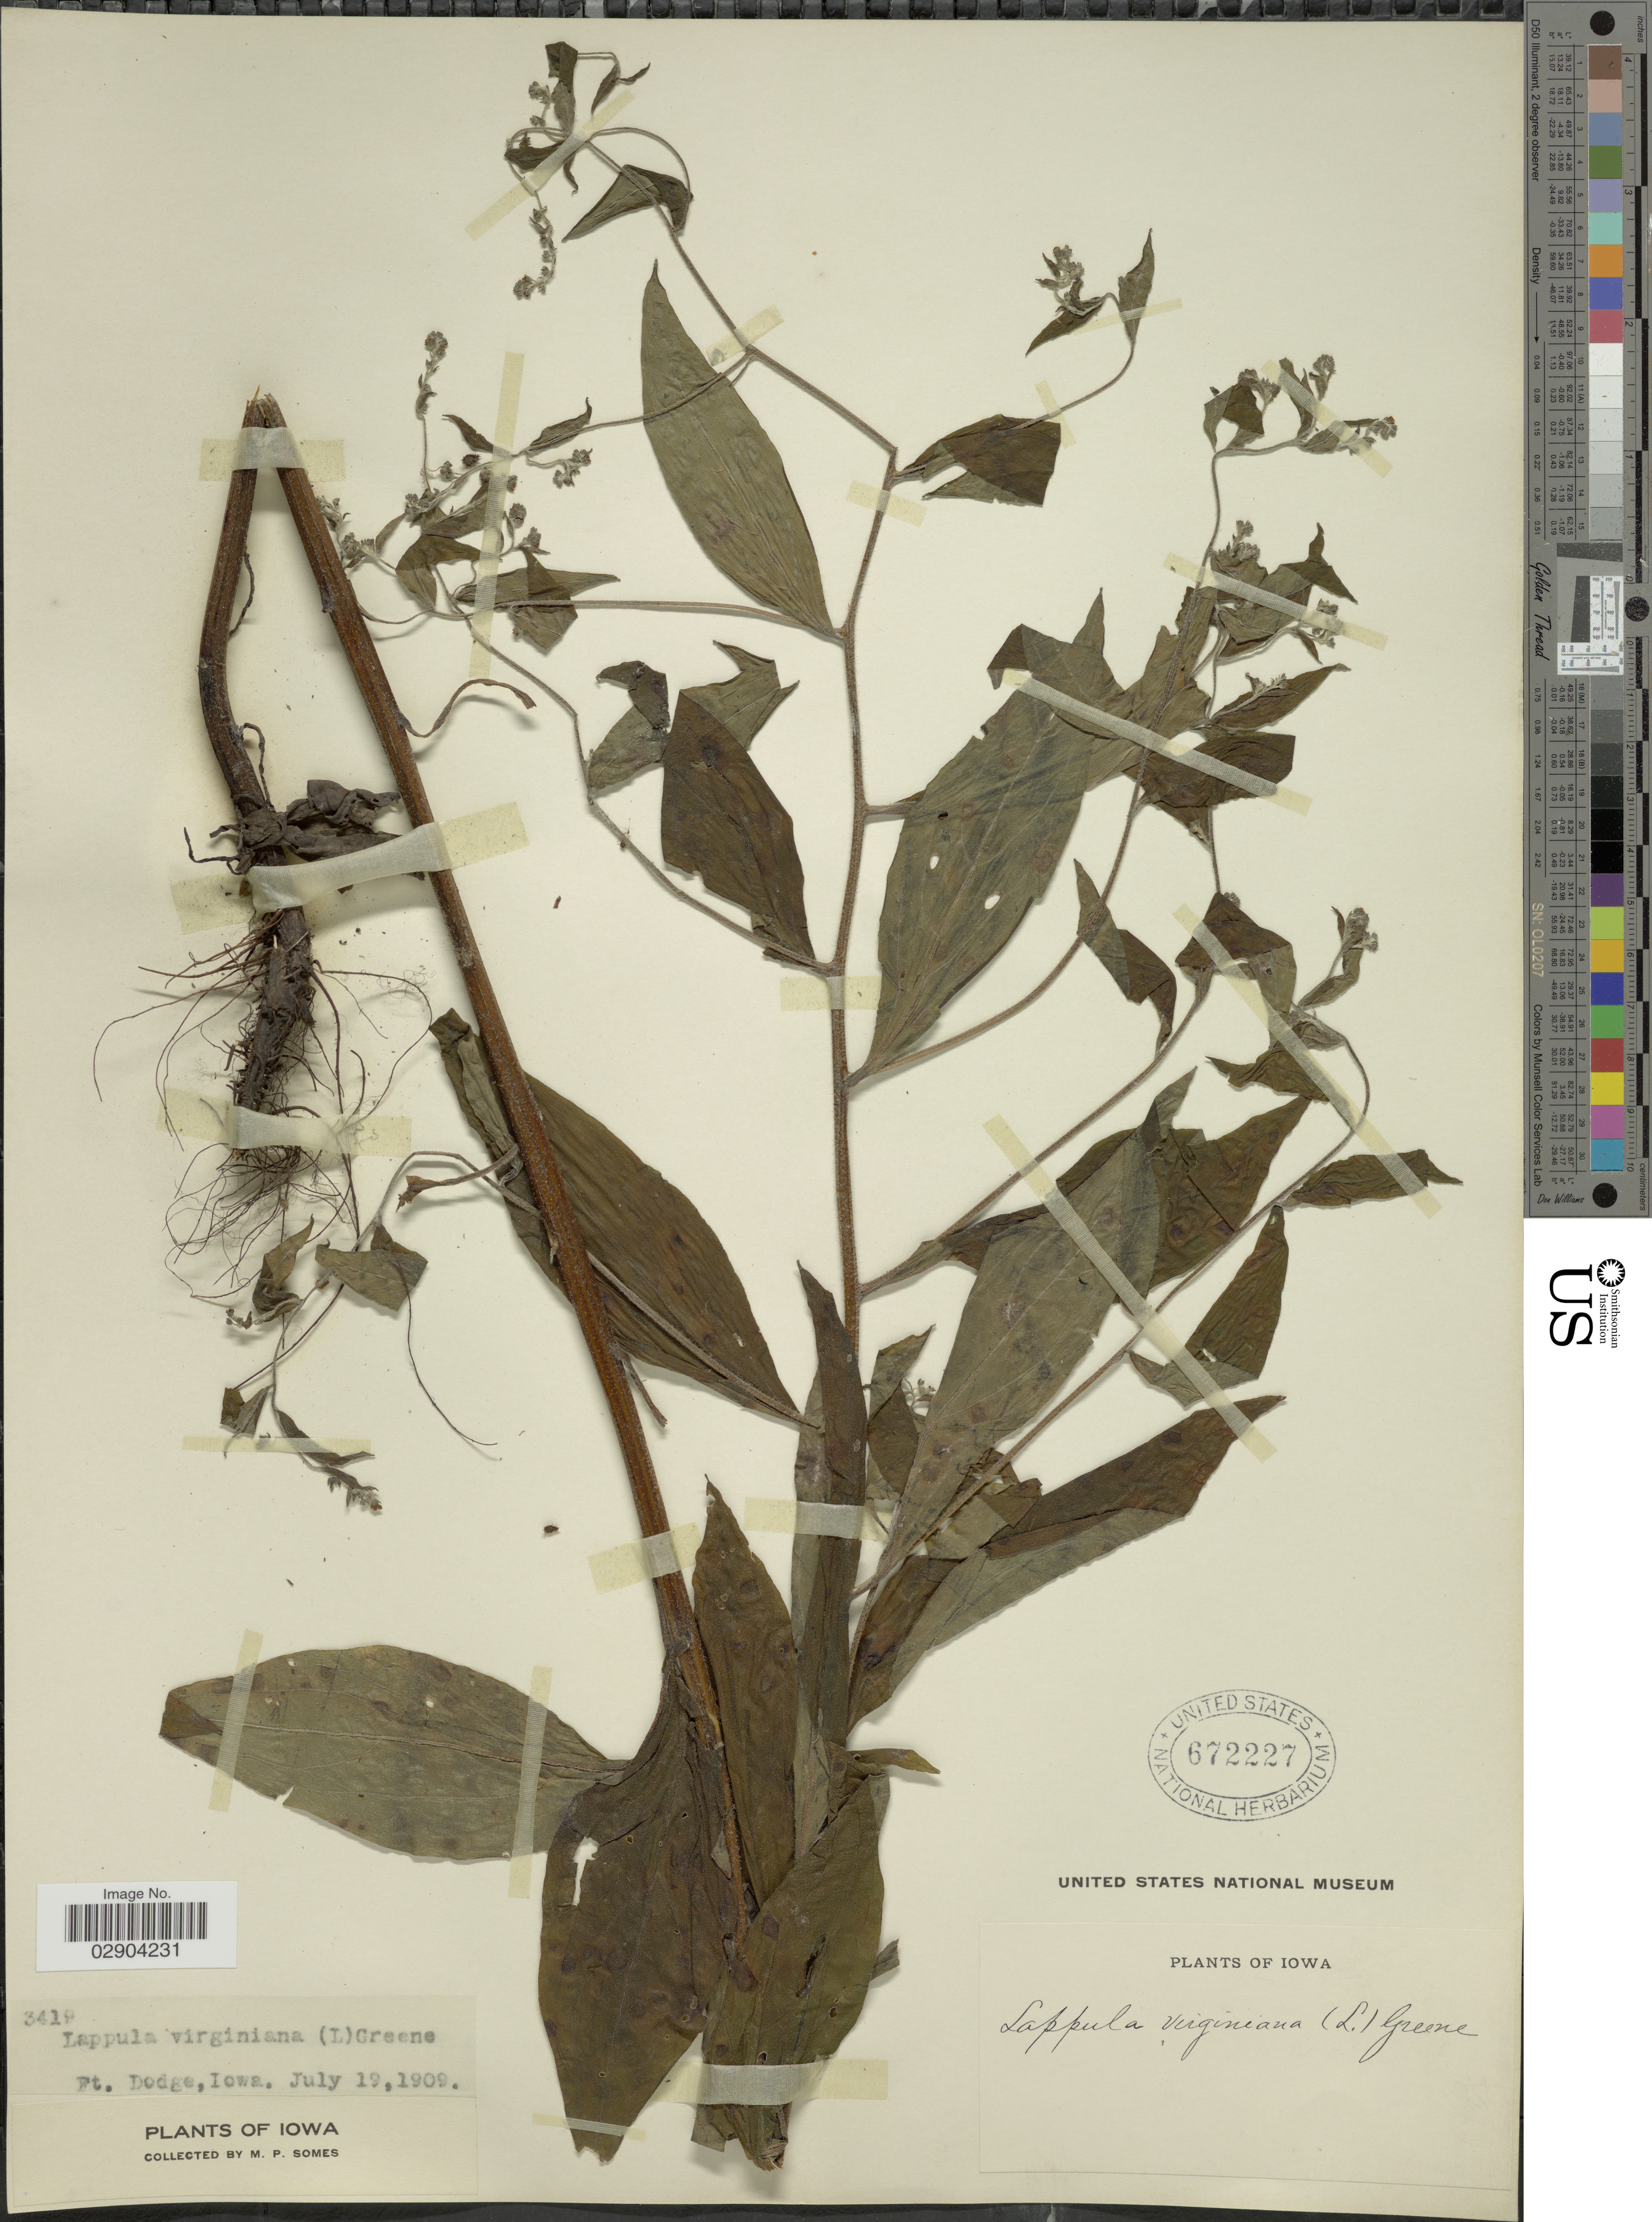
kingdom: Plantae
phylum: Tracheophyta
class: Magnoliopsida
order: Boraginales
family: Boraginaceae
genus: Hackelia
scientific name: Hackelia virginiana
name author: (L.) I.M. Johnst.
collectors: M. Somes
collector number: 3419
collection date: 1909-07-19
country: United States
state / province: Iowa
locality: Pt. Dodge.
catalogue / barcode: US 672227